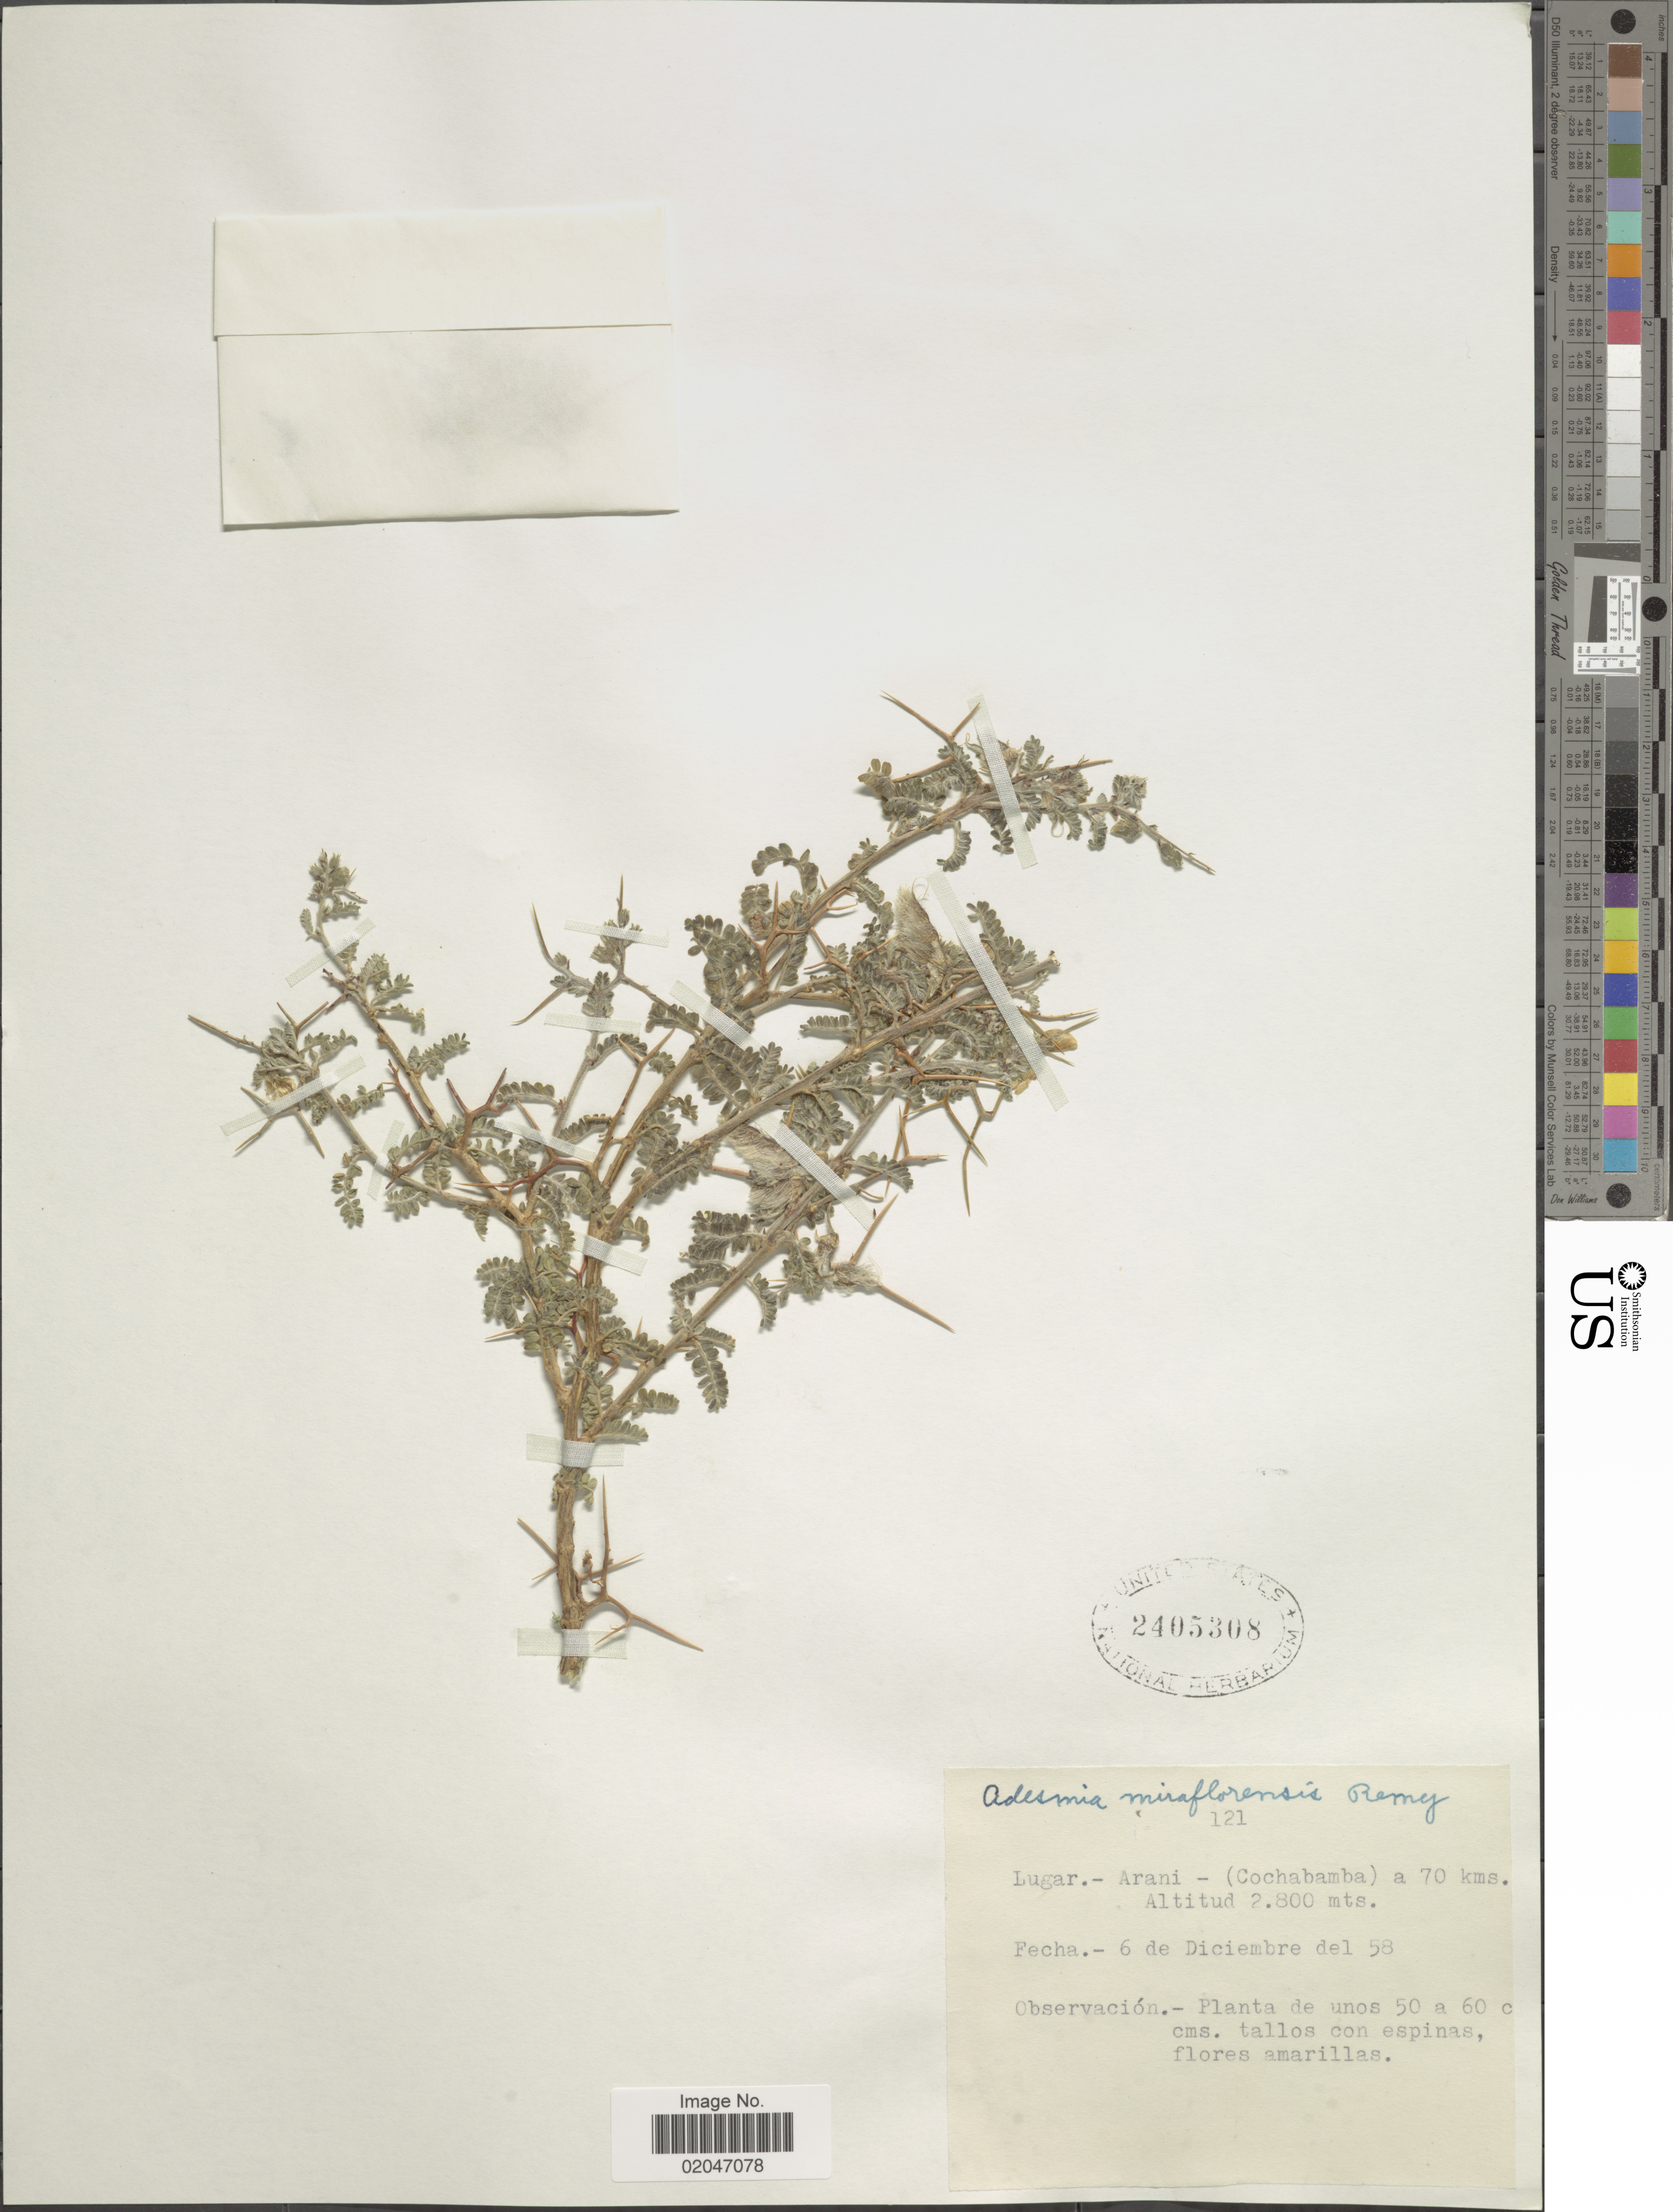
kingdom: Plantae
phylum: Tracheophyta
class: Magnoliopsida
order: Fabales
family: Fabaceae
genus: Adesmia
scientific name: Adesmia miraflorensis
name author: Remy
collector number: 121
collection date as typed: Transcribed d/m/y: 6/12/58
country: Bolivia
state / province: Cochabamba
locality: Lugar-Arani a 70 kms.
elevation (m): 2800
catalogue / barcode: US 2405308